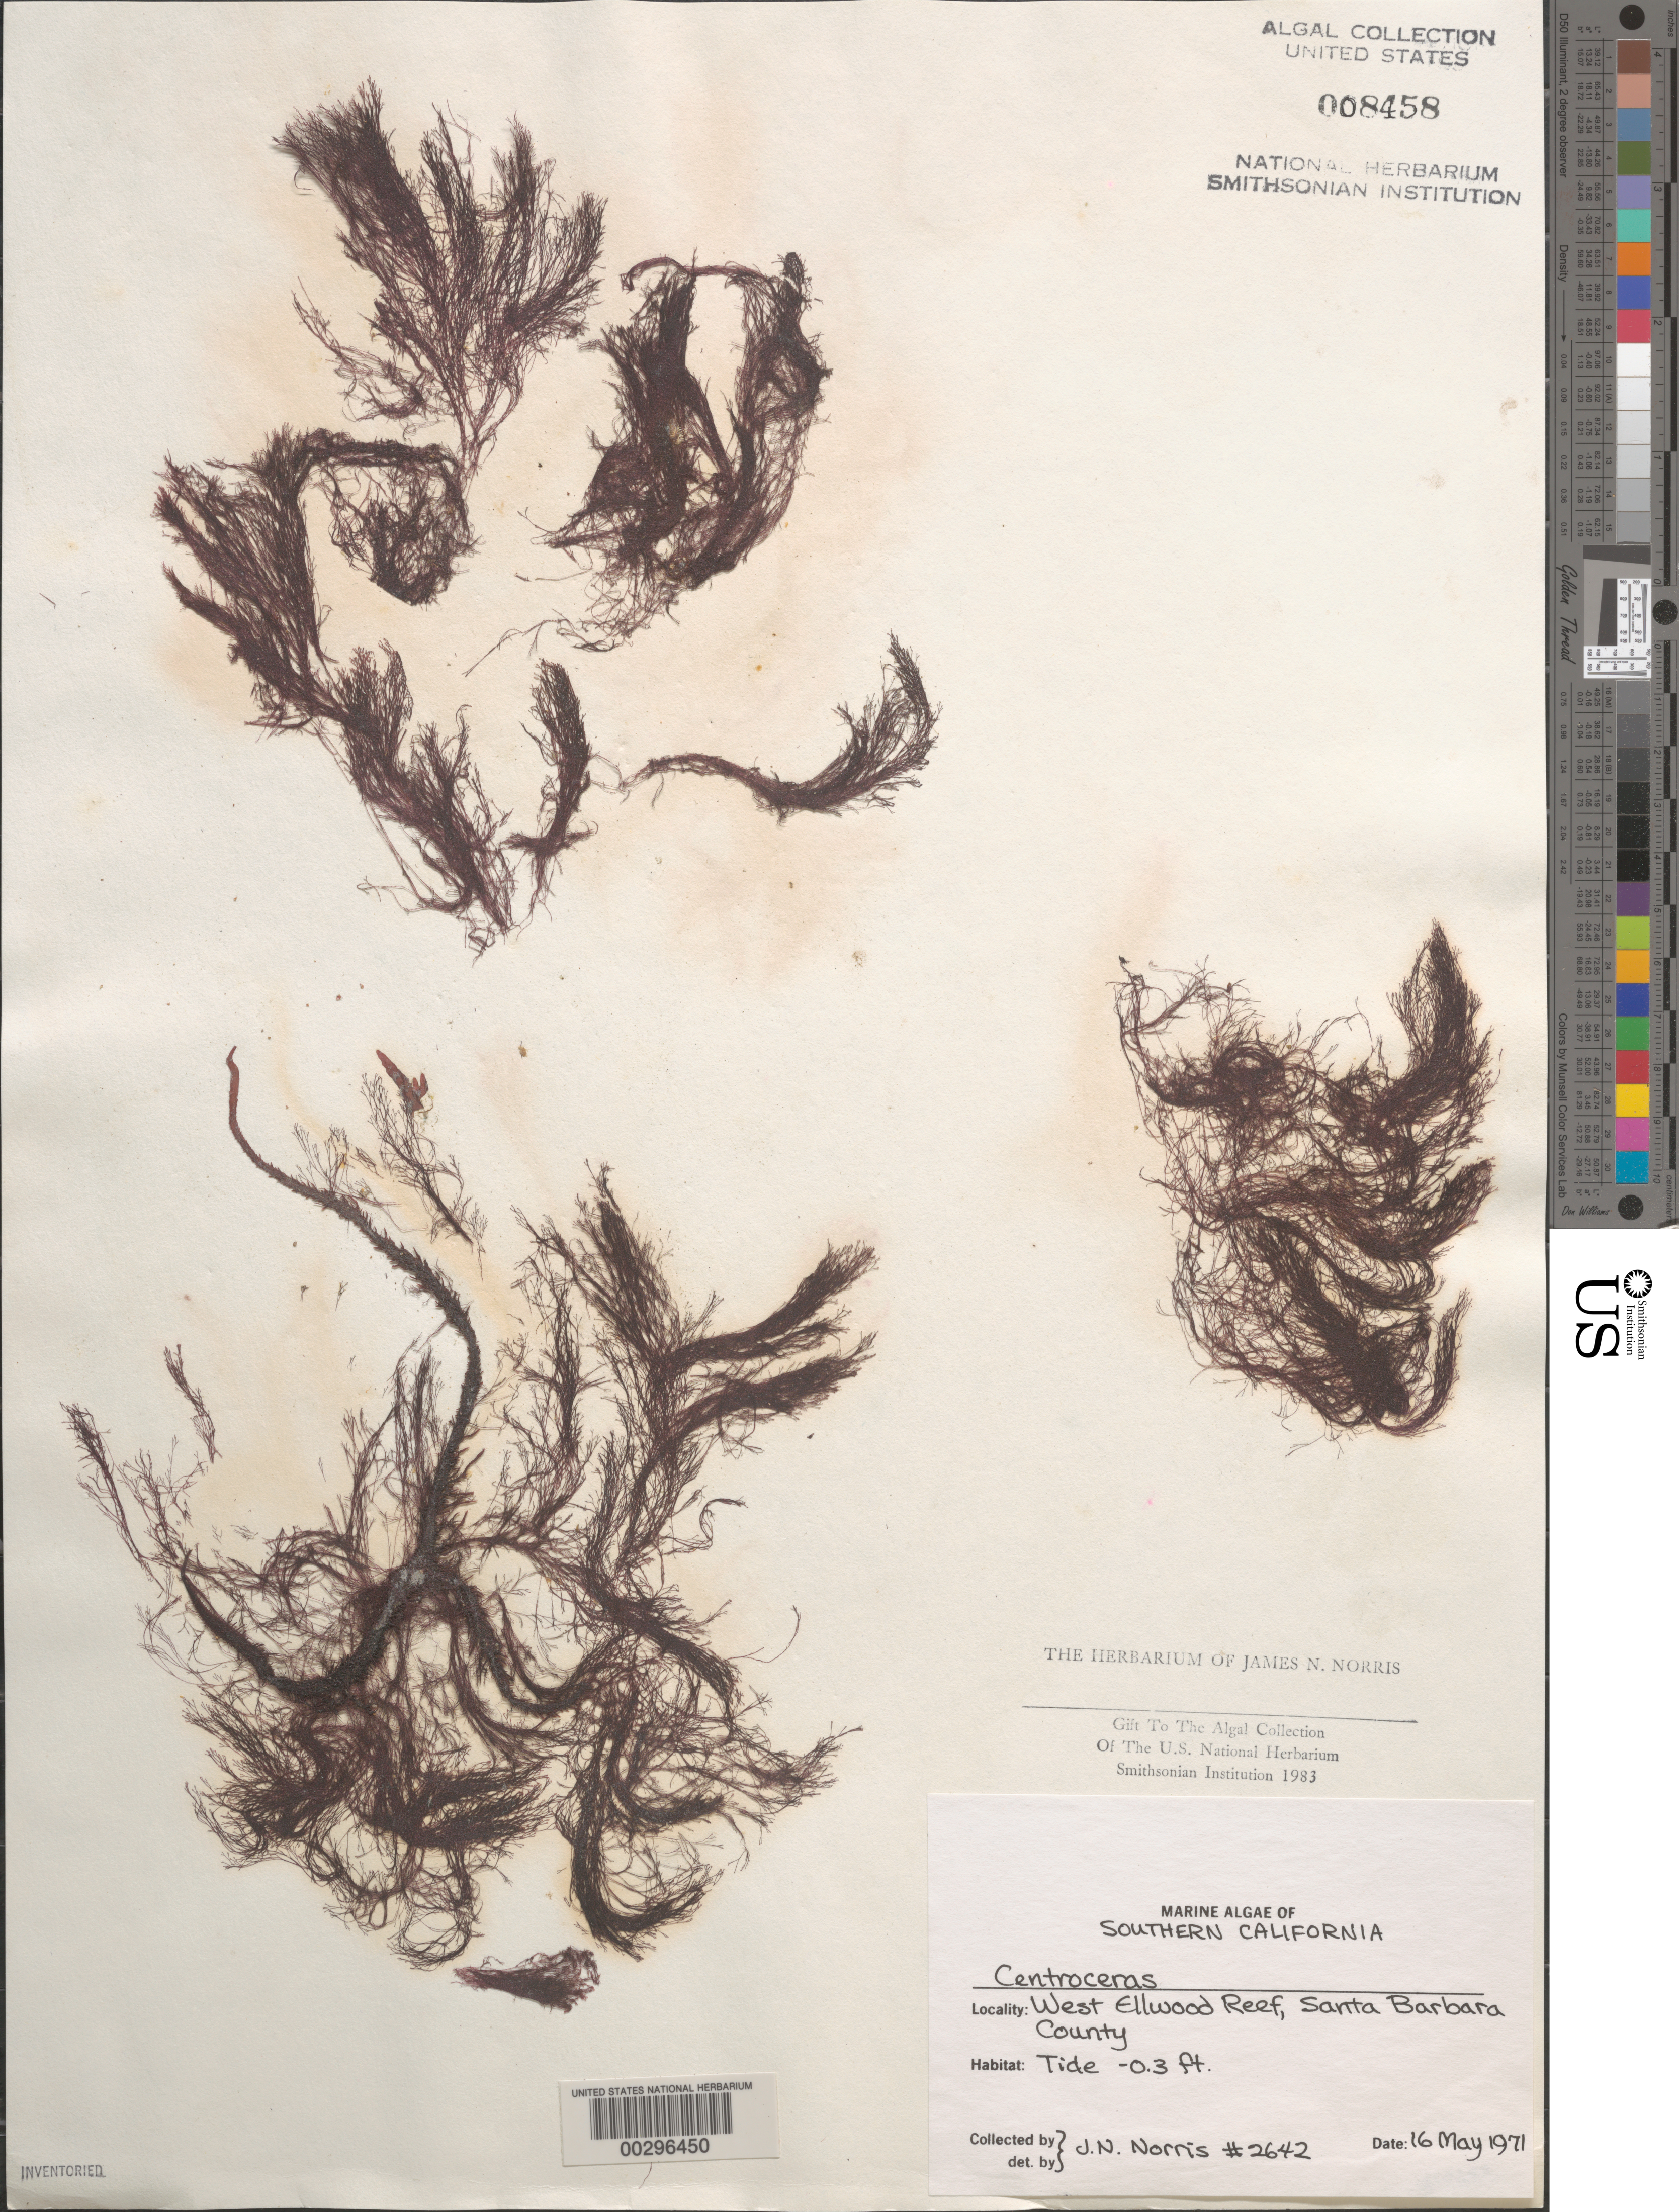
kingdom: Plantae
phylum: Rhodophyta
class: Florideophyceae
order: Ceramiales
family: Ceramiaceae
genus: Centroceras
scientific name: Centroceras sp.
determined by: Norris, James N.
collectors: J. N. Norris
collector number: JN-2642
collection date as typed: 16 May 1971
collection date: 1971-05-16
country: United States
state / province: California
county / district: Santa Barbara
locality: West Ellwood Reef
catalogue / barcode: US 8458